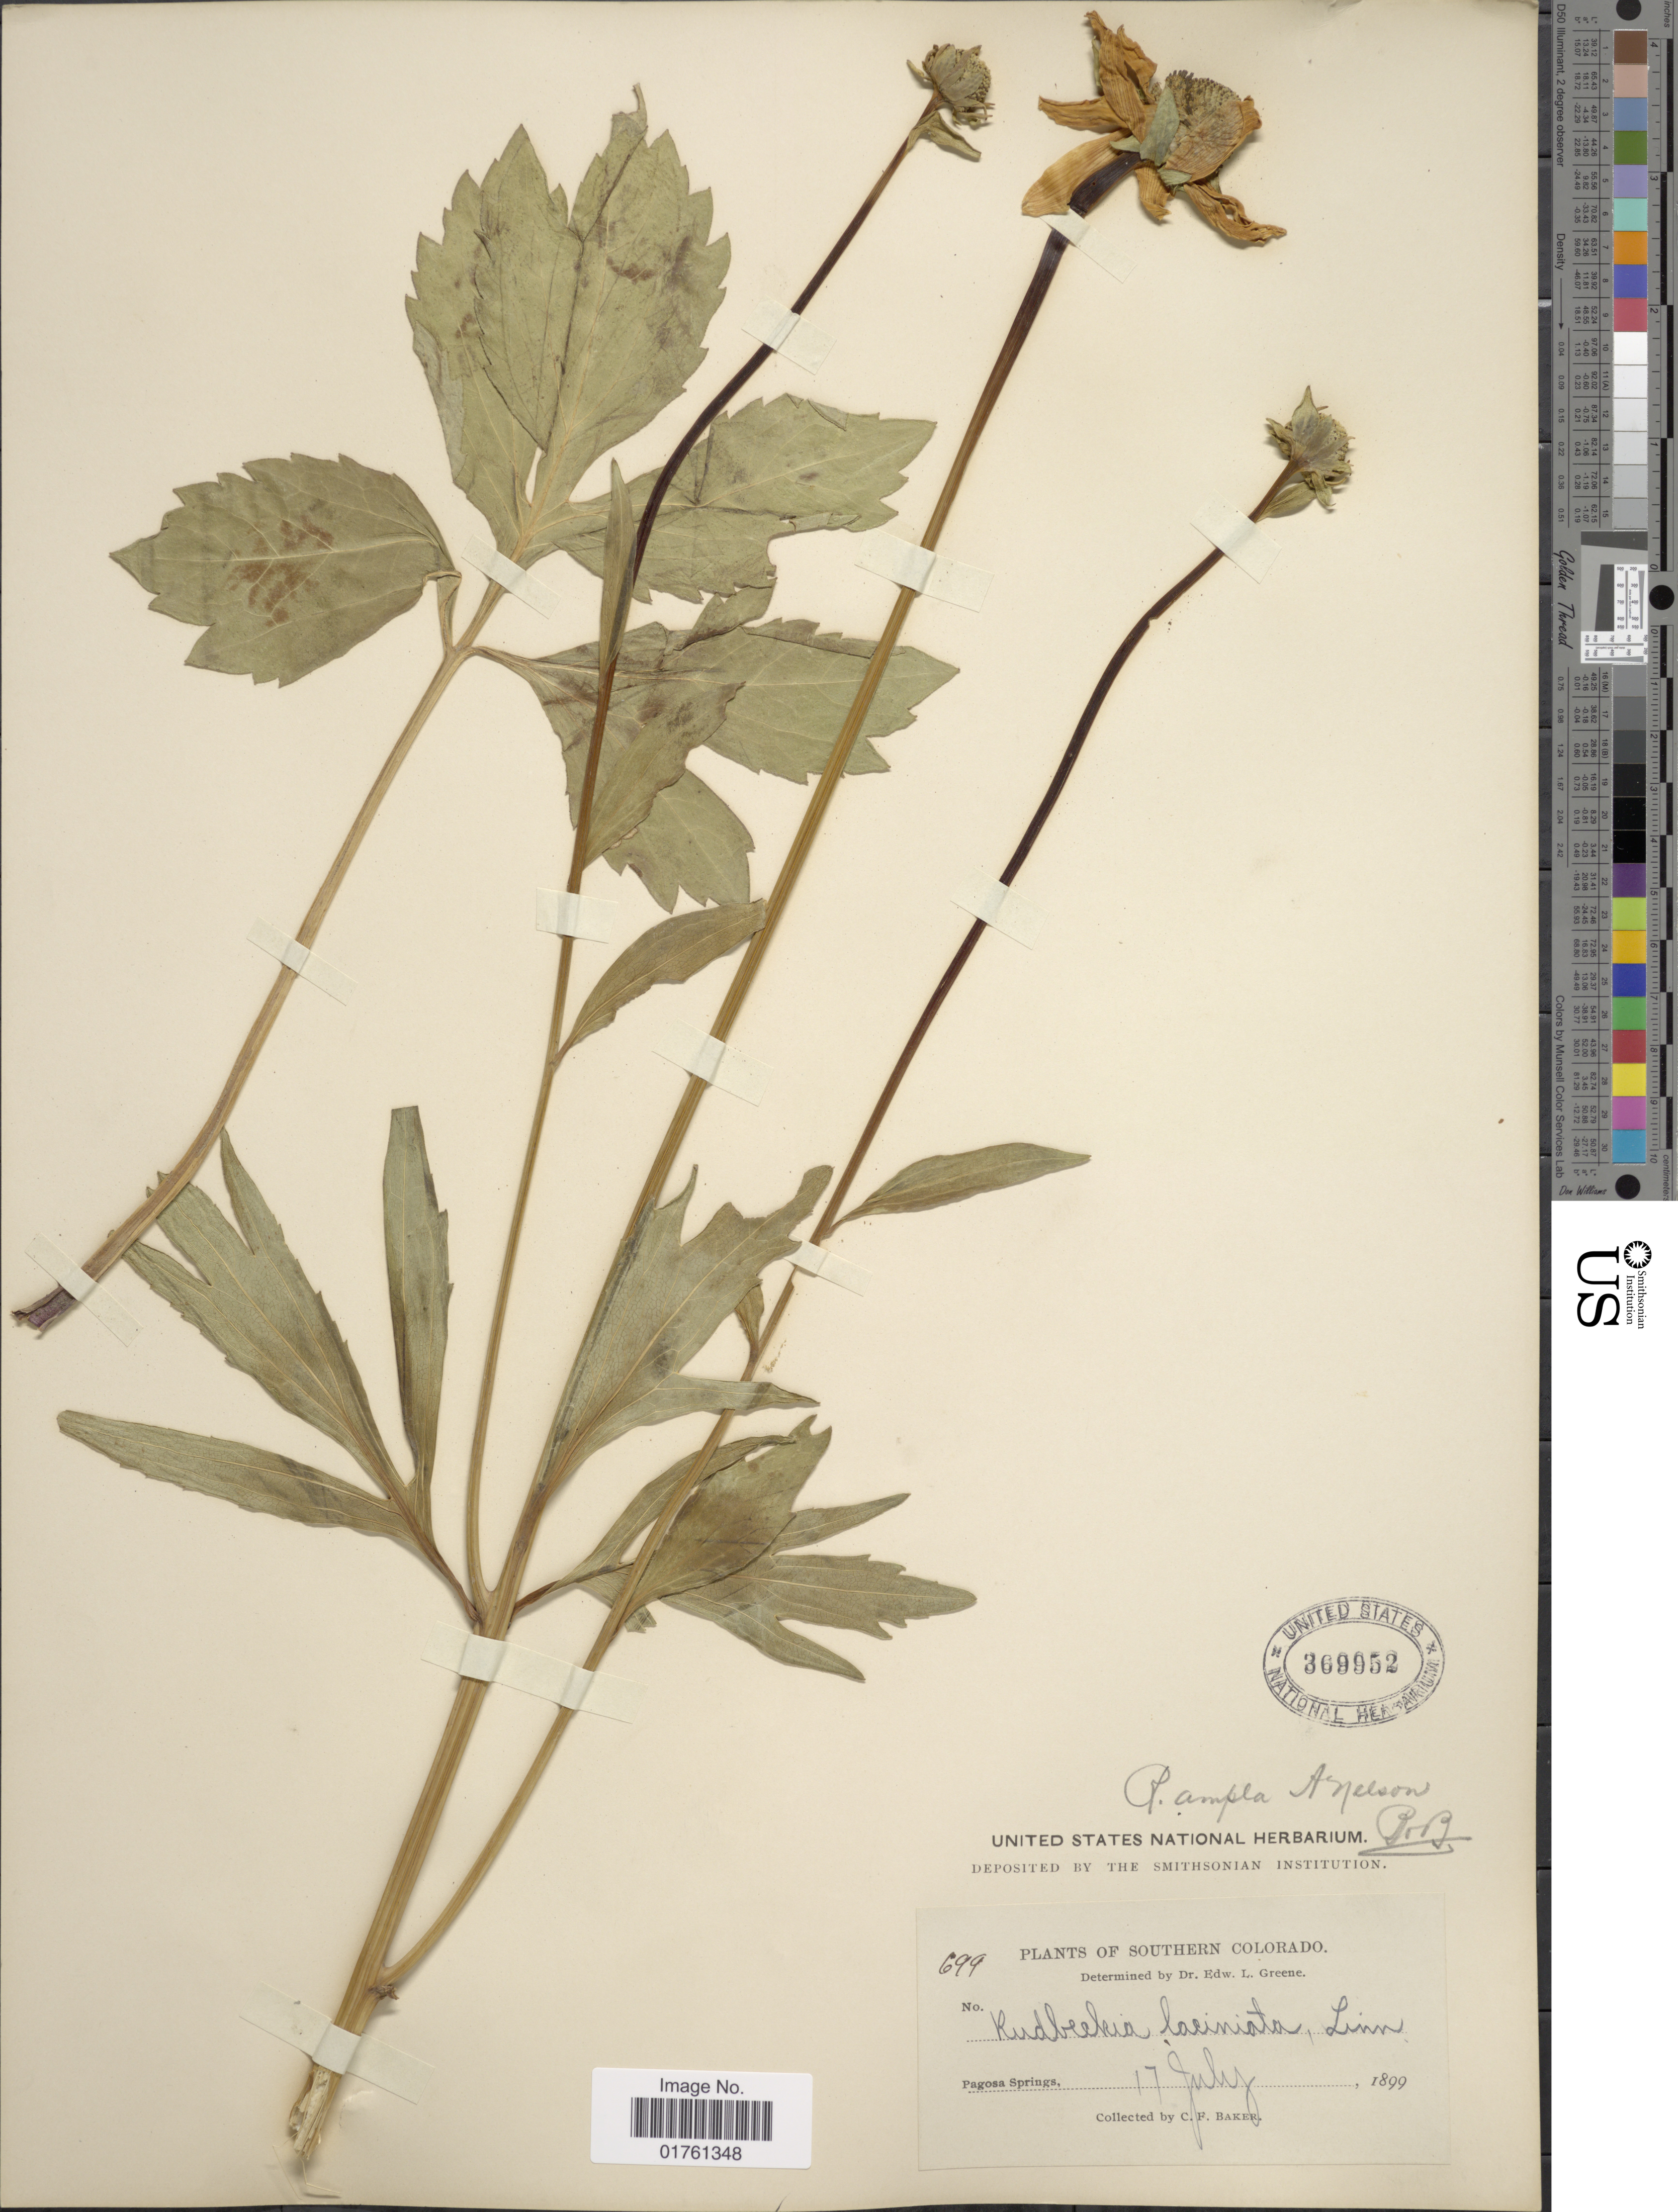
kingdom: Plantae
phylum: Tracheophyta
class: Magnoliopsida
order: Asterales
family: Asteraceae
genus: Rudbeckia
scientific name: Rudbeckia laciniata var. ampla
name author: (A. Nelson) Cronq.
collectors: C. F. Baker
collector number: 699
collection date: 1899-07-17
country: United States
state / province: Colorado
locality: Southern Colorado, Pagosa Springs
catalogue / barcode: US 369952